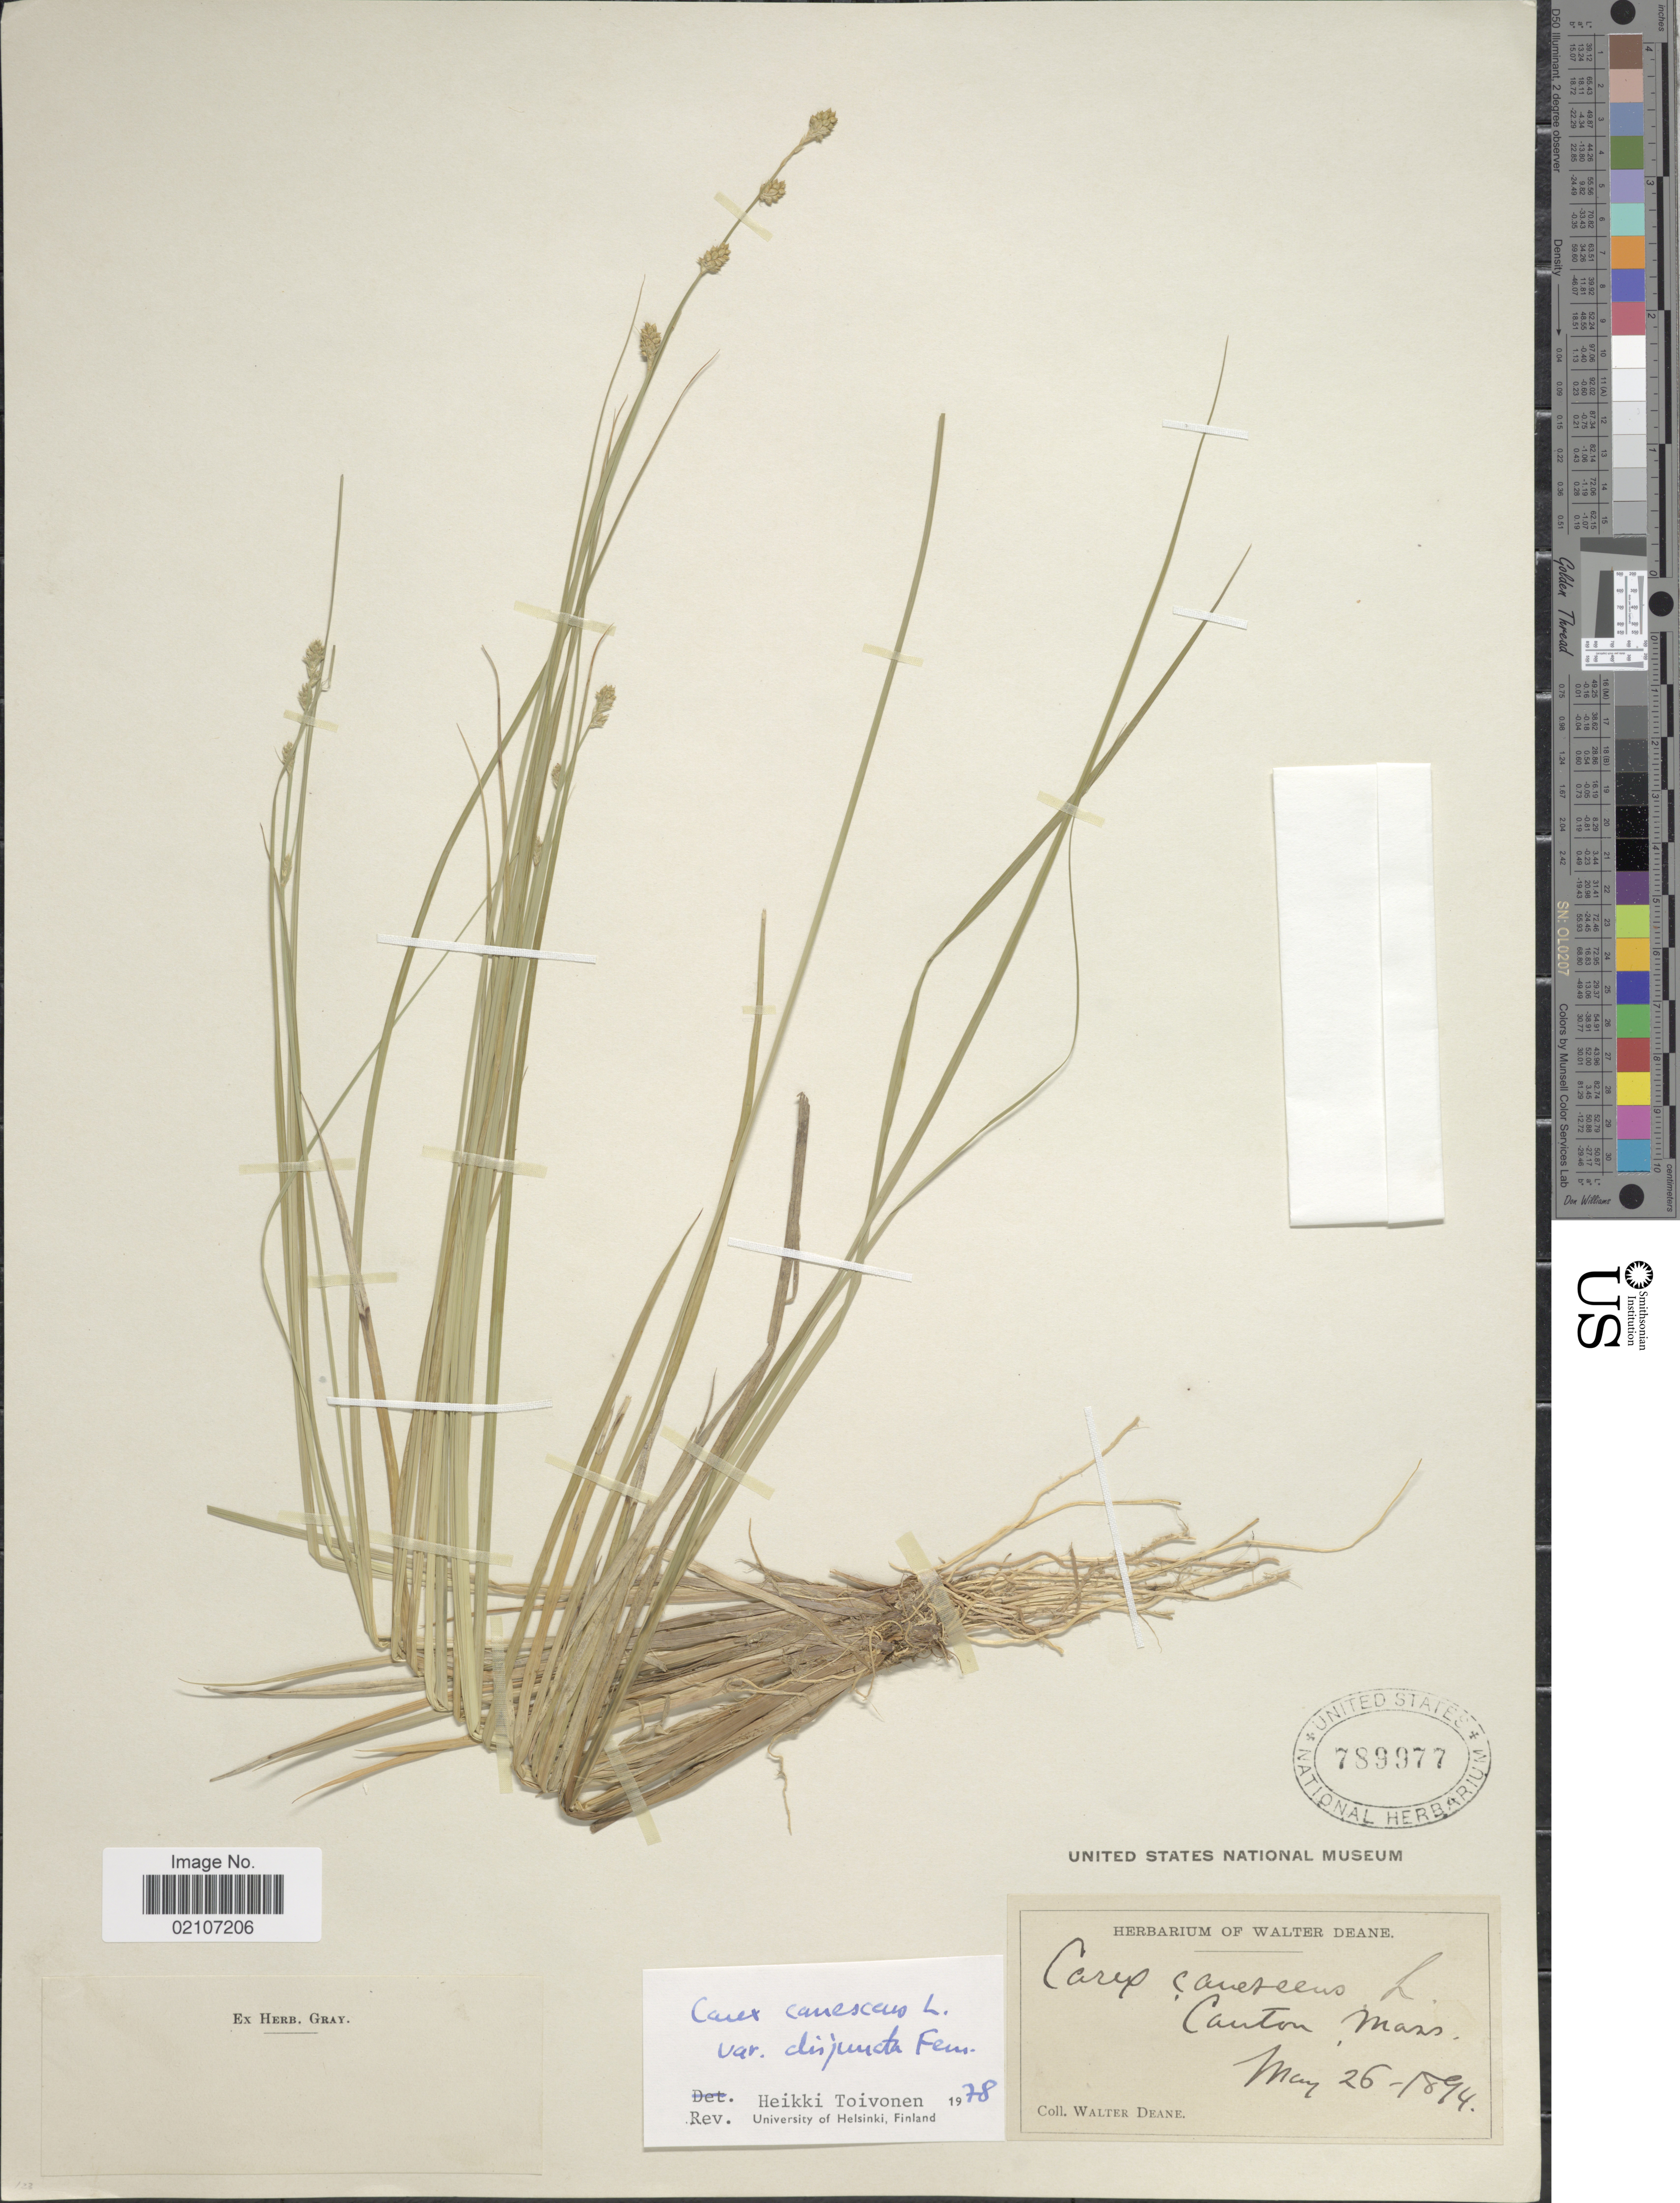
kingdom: Plantae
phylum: Tracheophyta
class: Liliopsida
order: Poales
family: Cyperaceae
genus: Carex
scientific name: Carex canescens var. disjuncta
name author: Fernald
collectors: W. Deane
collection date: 1894-05-26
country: United States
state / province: Massachusetts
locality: Canton, Mass.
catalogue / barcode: US 789977